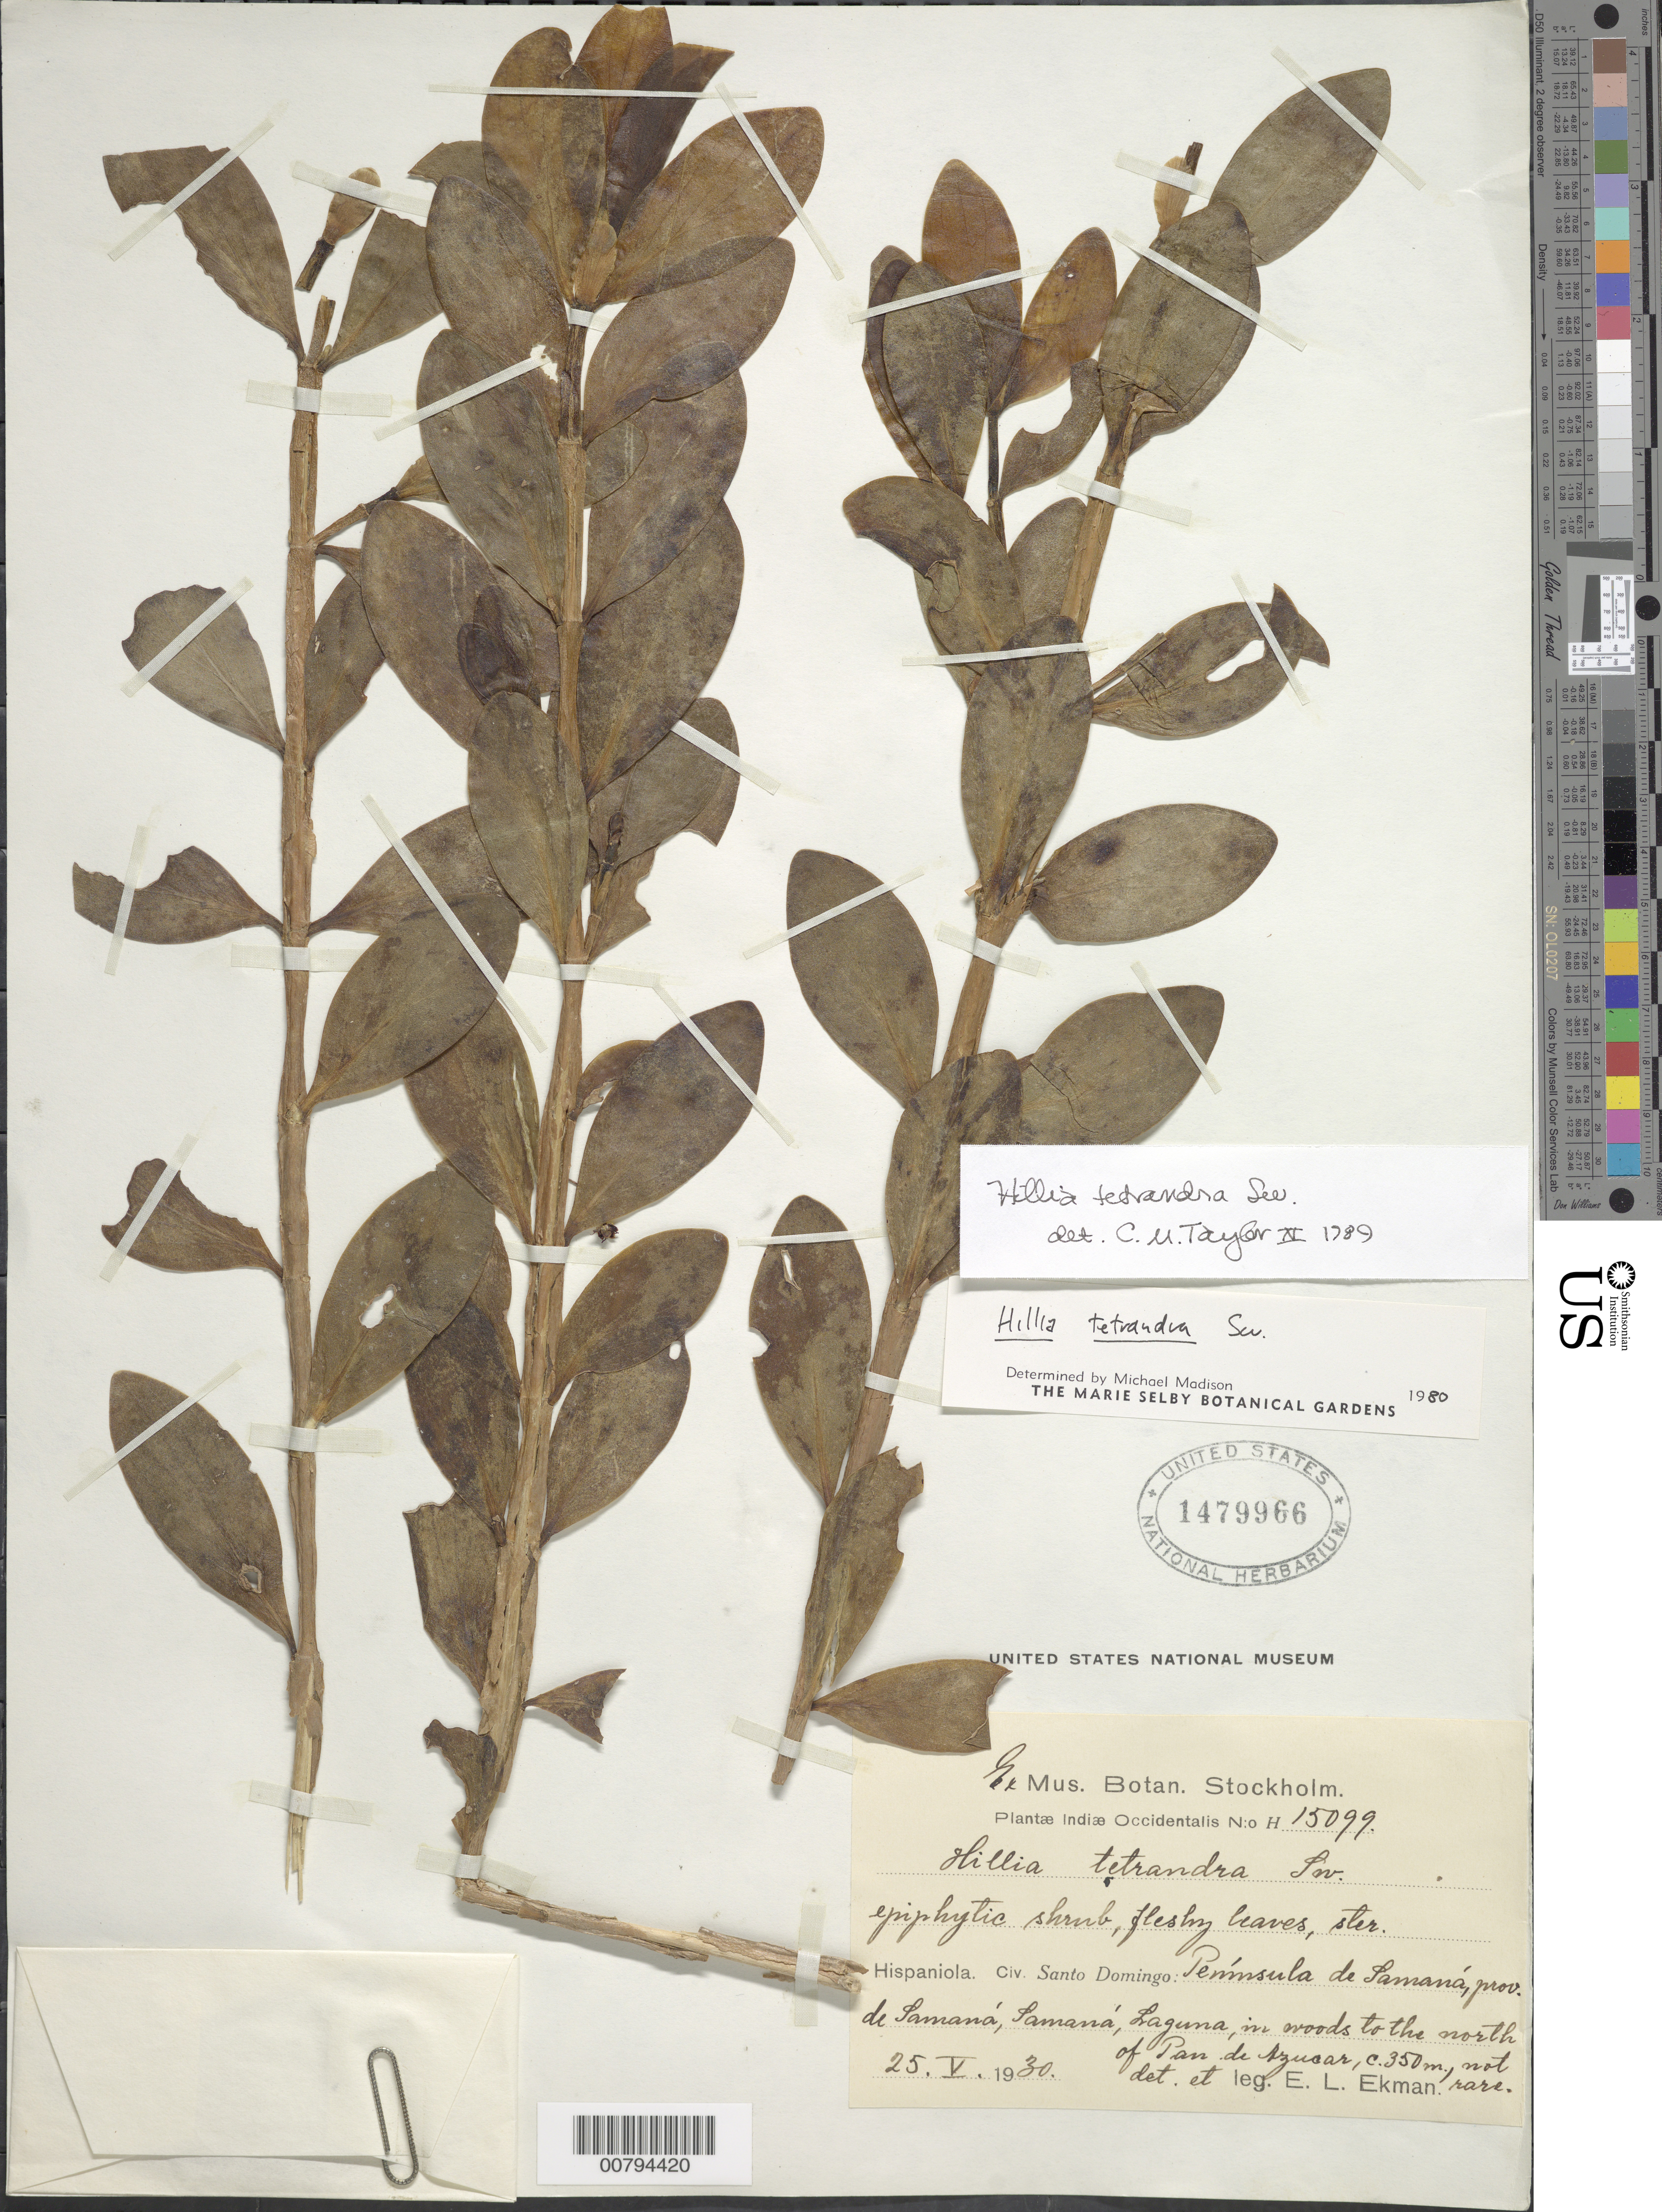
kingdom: Plantae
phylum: Tracheophyta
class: Magnoliopsida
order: Gentianales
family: Rubiaceae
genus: Hillia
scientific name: Hillia tetrandra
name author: Sw.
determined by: Ekman, E. L.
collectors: E. L. Ekman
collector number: H 15099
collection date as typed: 25 May 1930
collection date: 1930-05-25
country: Dominican Republic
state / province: Samaná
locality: Civ. Santa Domingo: Peninsula de Samana. Samana, Laguna. In woods to north of Pan de Azucar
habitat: Woods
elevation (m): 350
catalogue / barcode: US 1479966